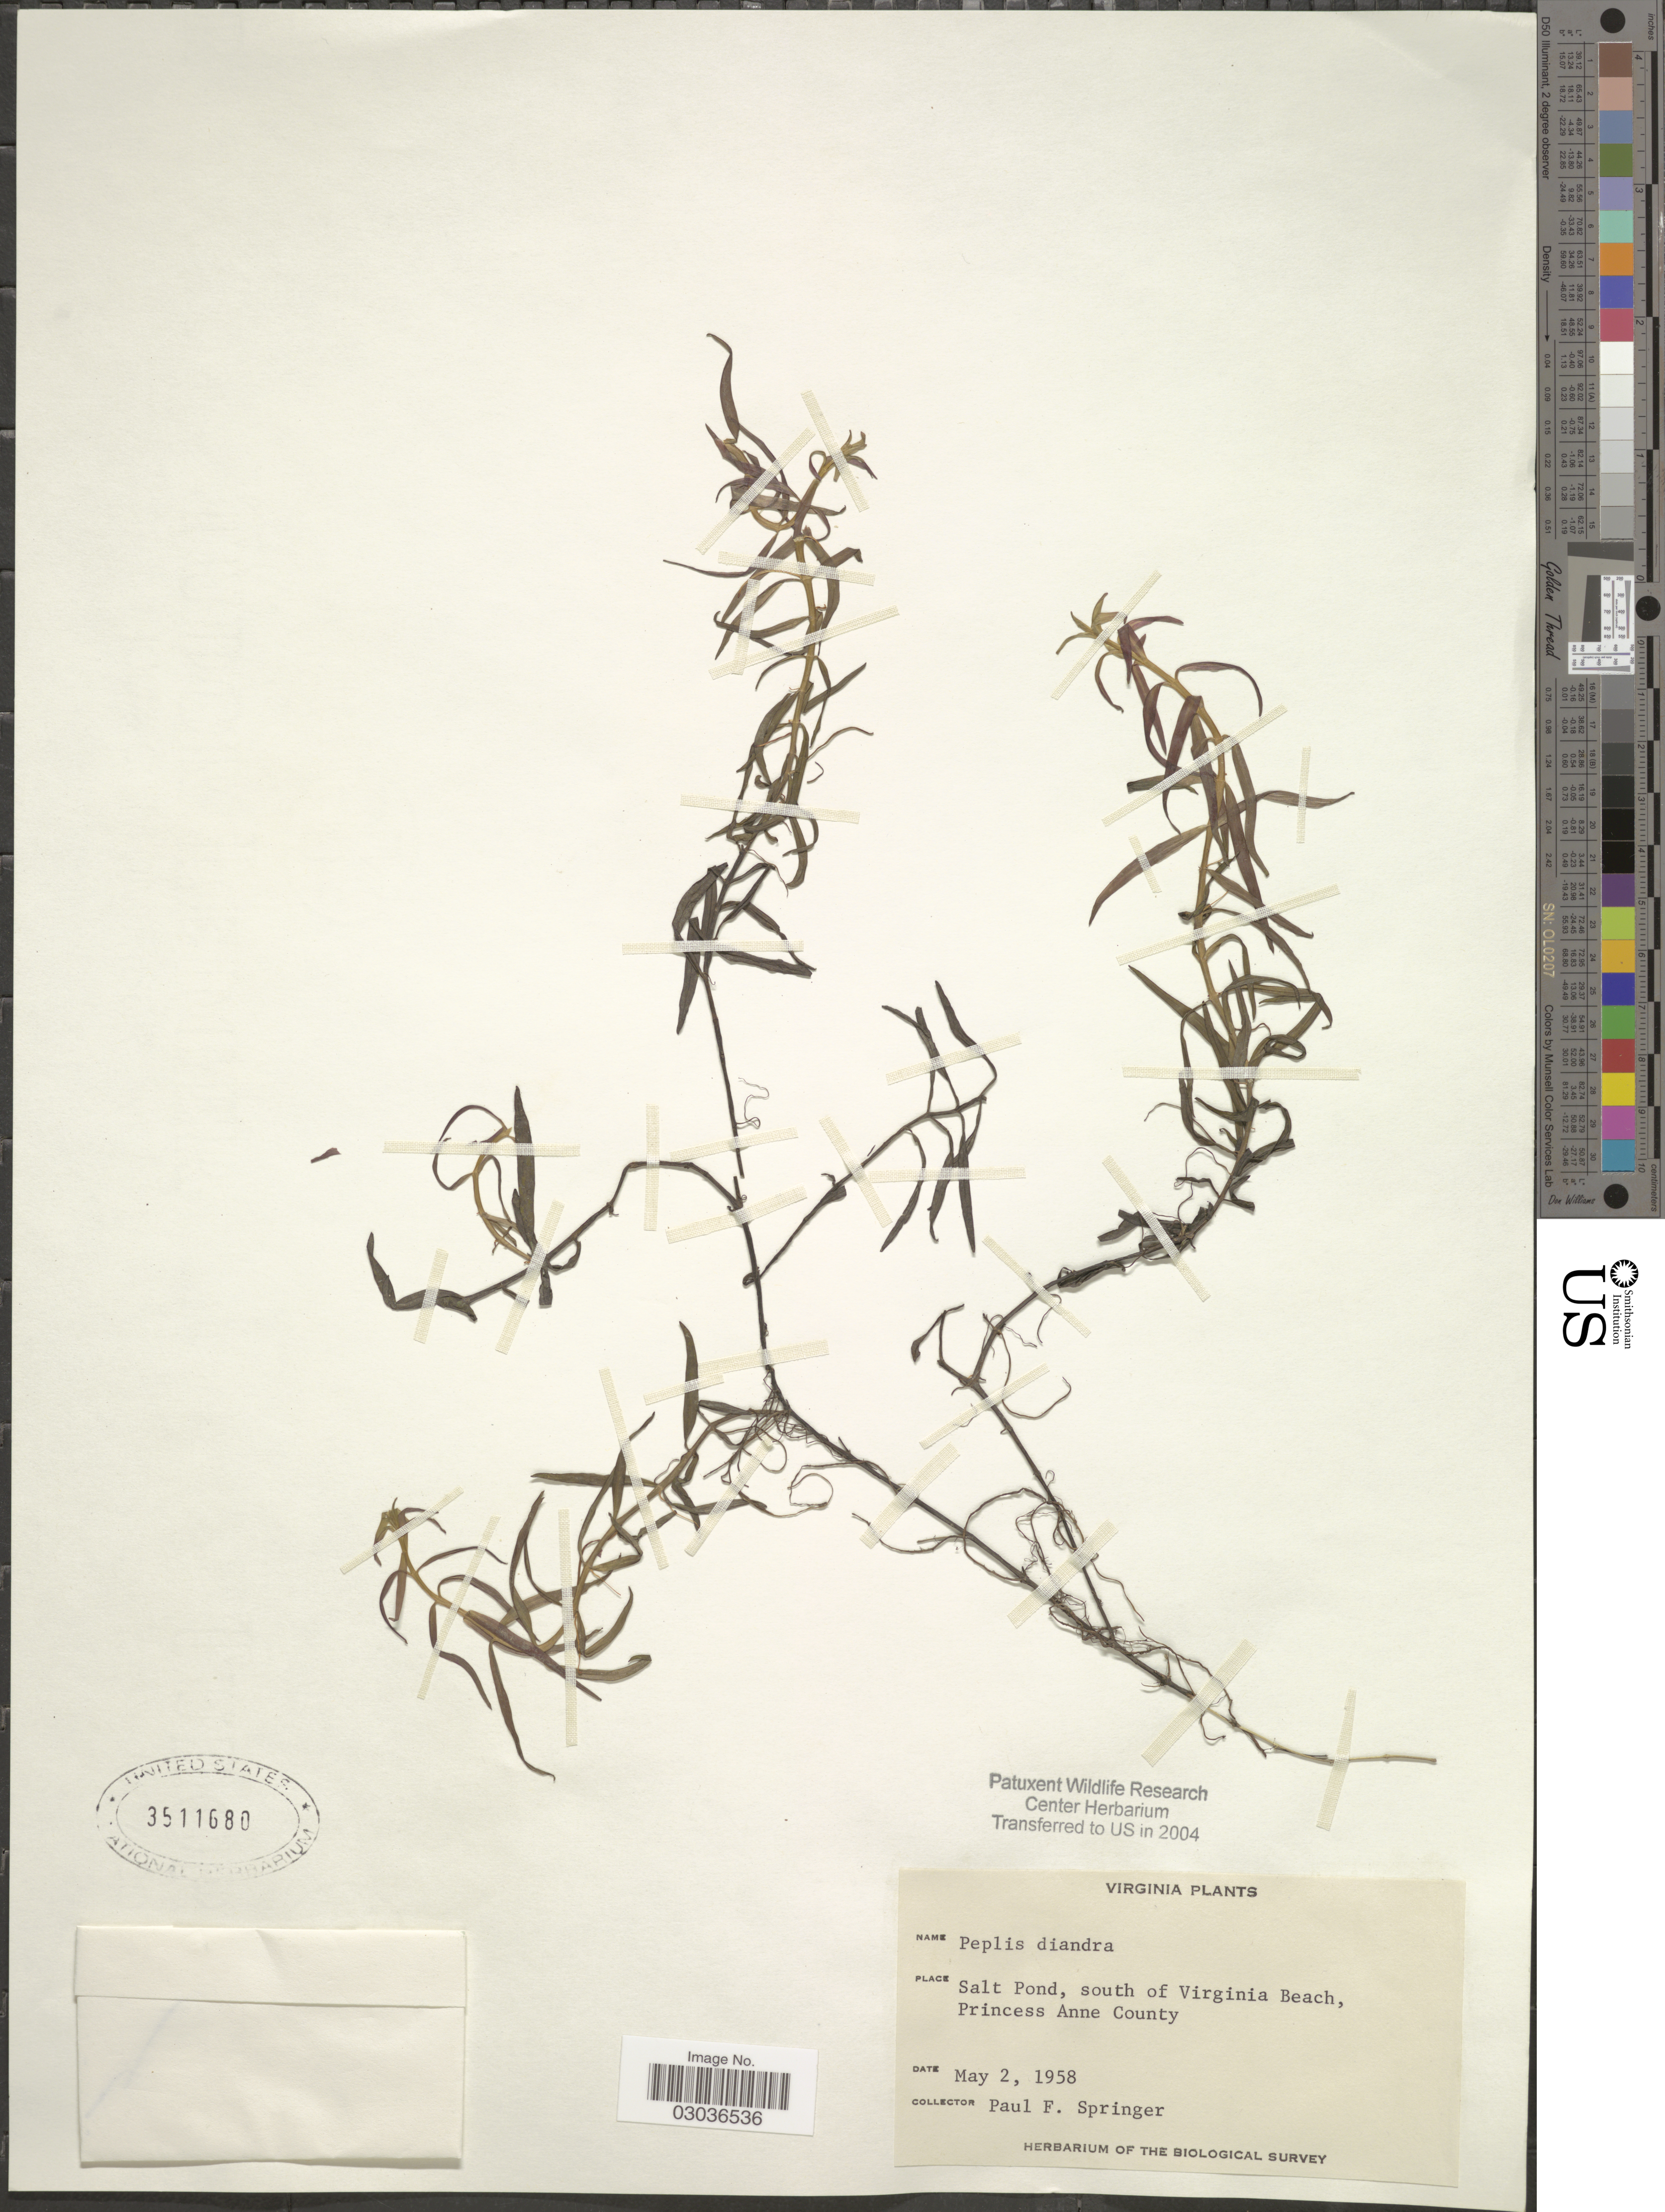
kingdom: Plantae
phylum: Tracheophyta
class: Magnoliopsida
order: Myrtales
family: Lythraceae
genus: Didiplis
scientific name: Didiplis diandra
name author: (Nutt. ex DC.) Alph. Wood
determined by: Strong, Mark T., (BOT), Smithsonian Institution - National Museum of Natural History (UNITED STATES)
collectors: P. Springer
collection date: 1958-05-02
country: United States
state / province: Virginia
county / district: City of Virginia Beach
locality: Salt Pond, south of Virginia Beach.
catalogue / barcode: US 3511680